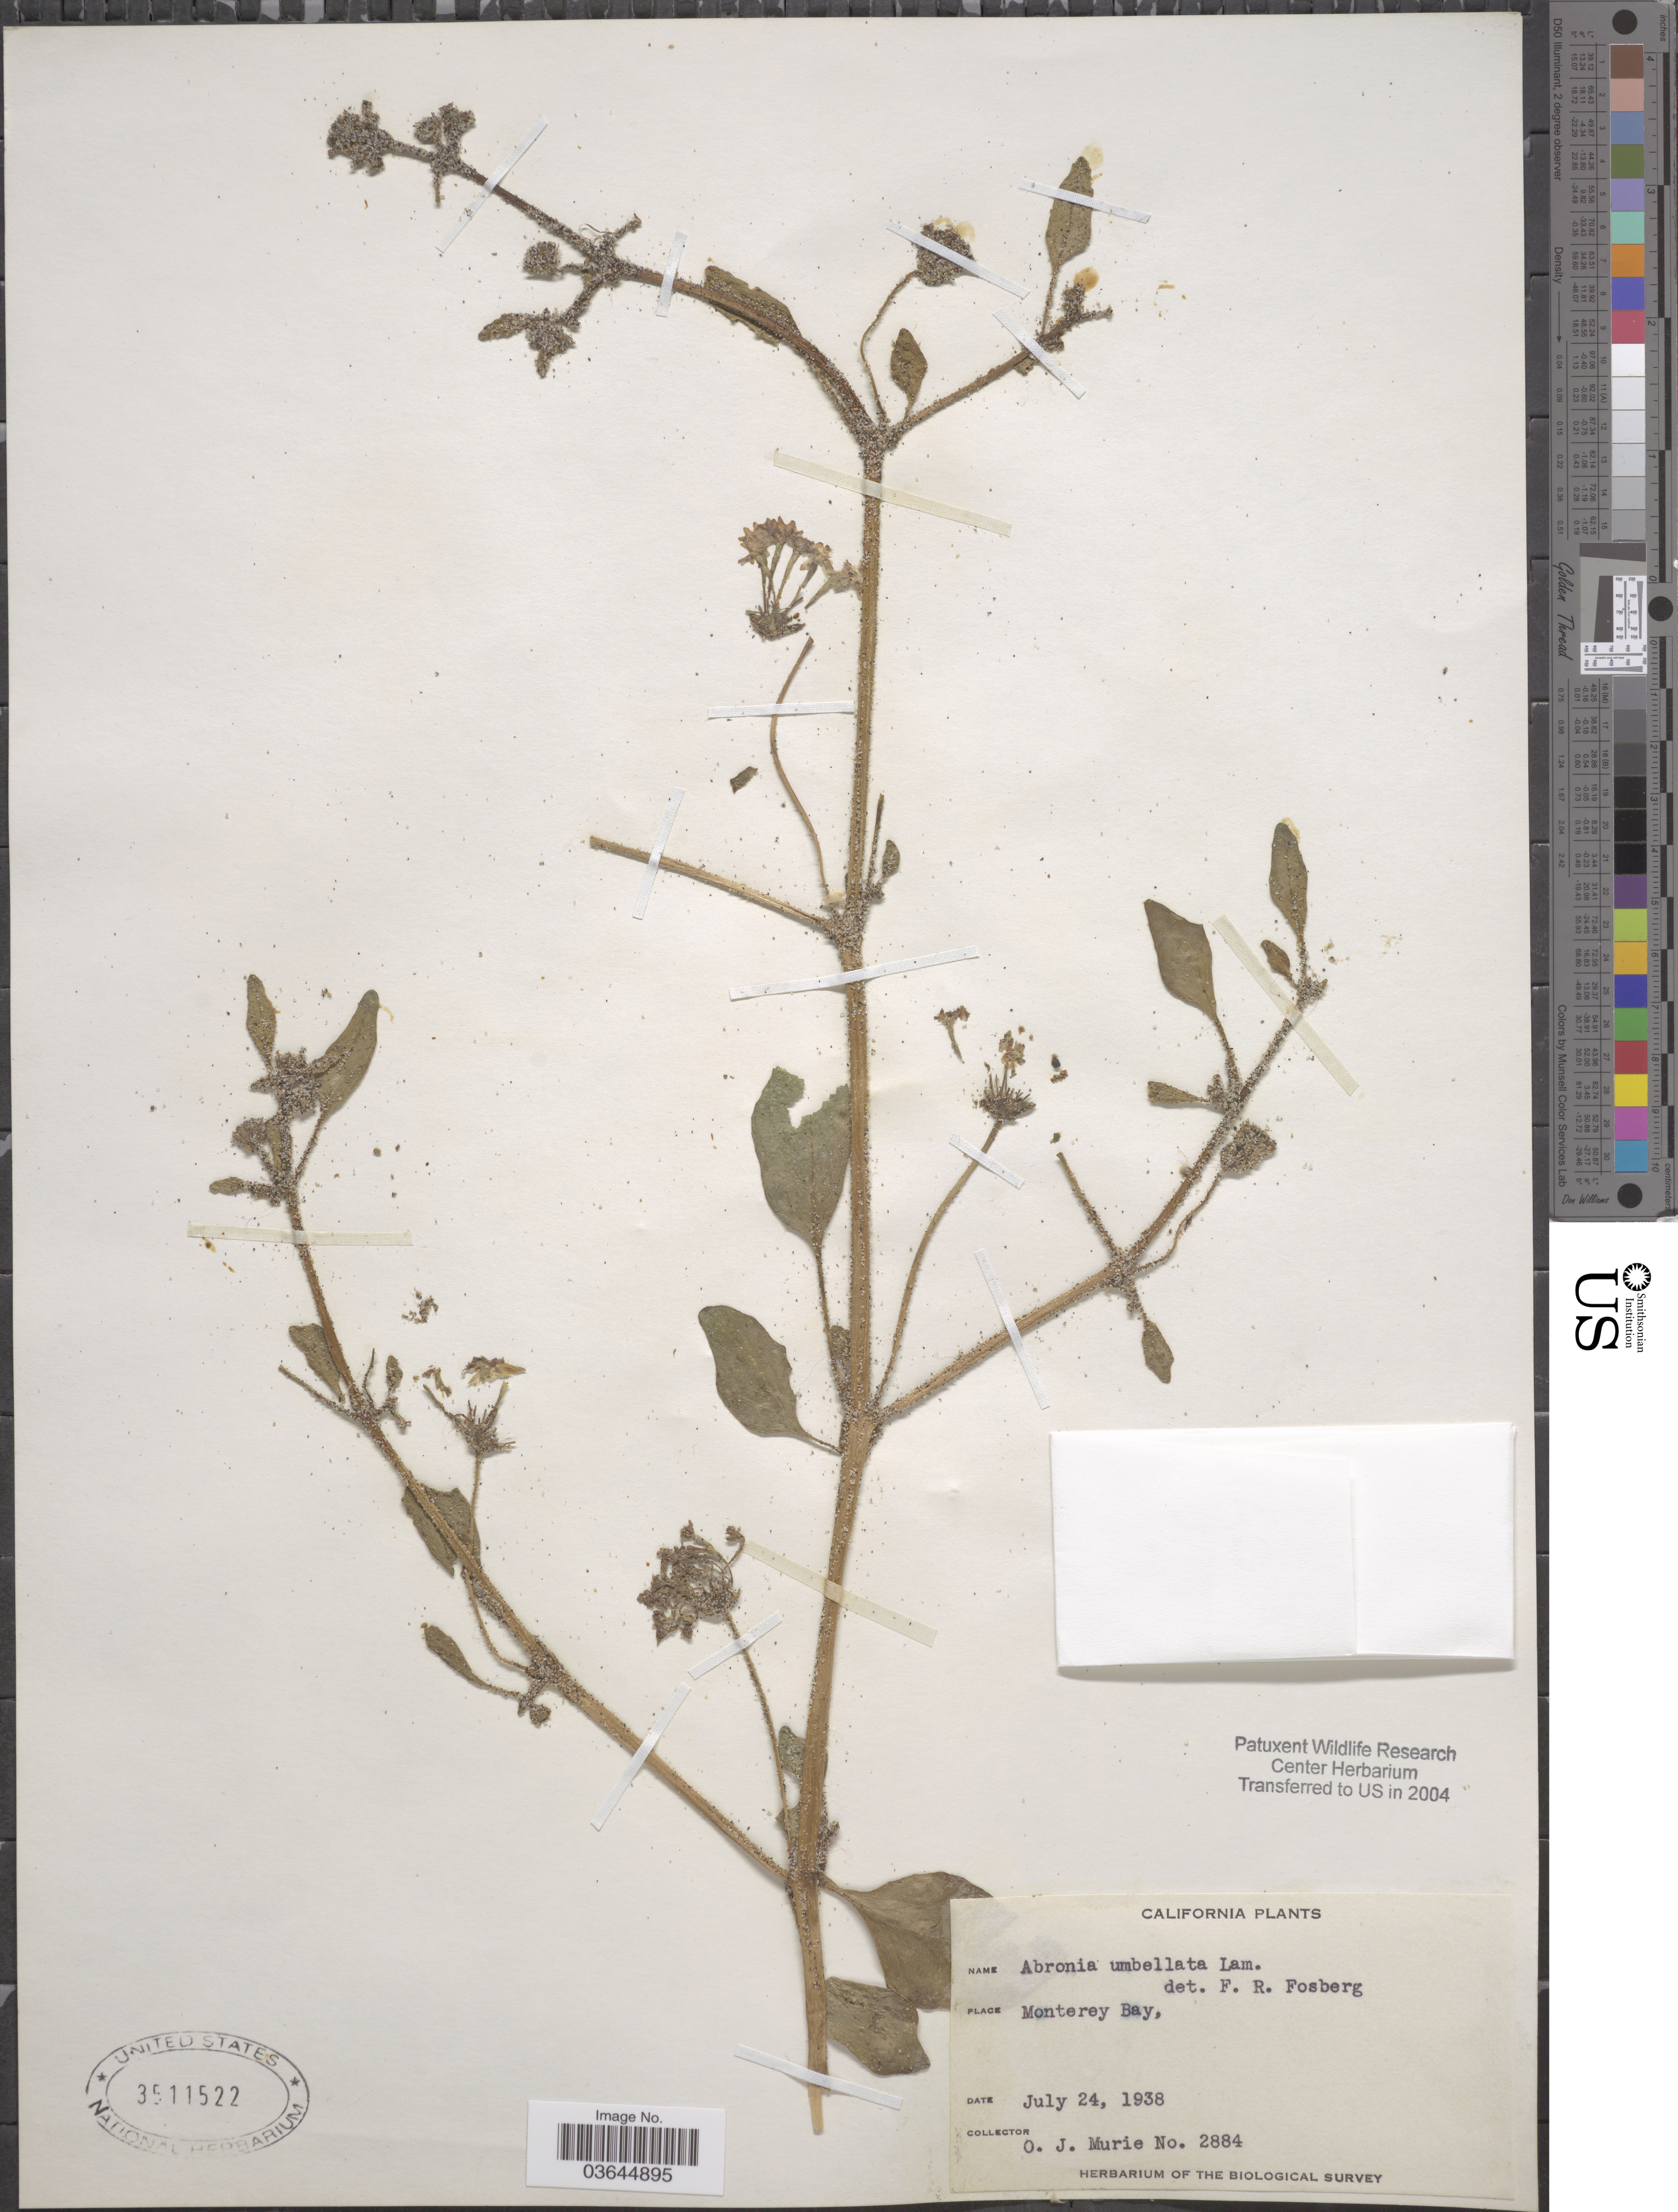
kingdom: Plantae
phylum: Tracheophyta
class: Magnoliopsida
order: Caryophyllales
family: Nyctaginaceae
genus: Abronia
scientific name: Abronia umbellata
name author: Lam.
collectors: O. Murie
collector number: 2884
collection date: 1938-07-24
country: United States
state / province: California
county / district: Monterey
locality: Monterey Bay.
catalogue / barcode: US 3511522